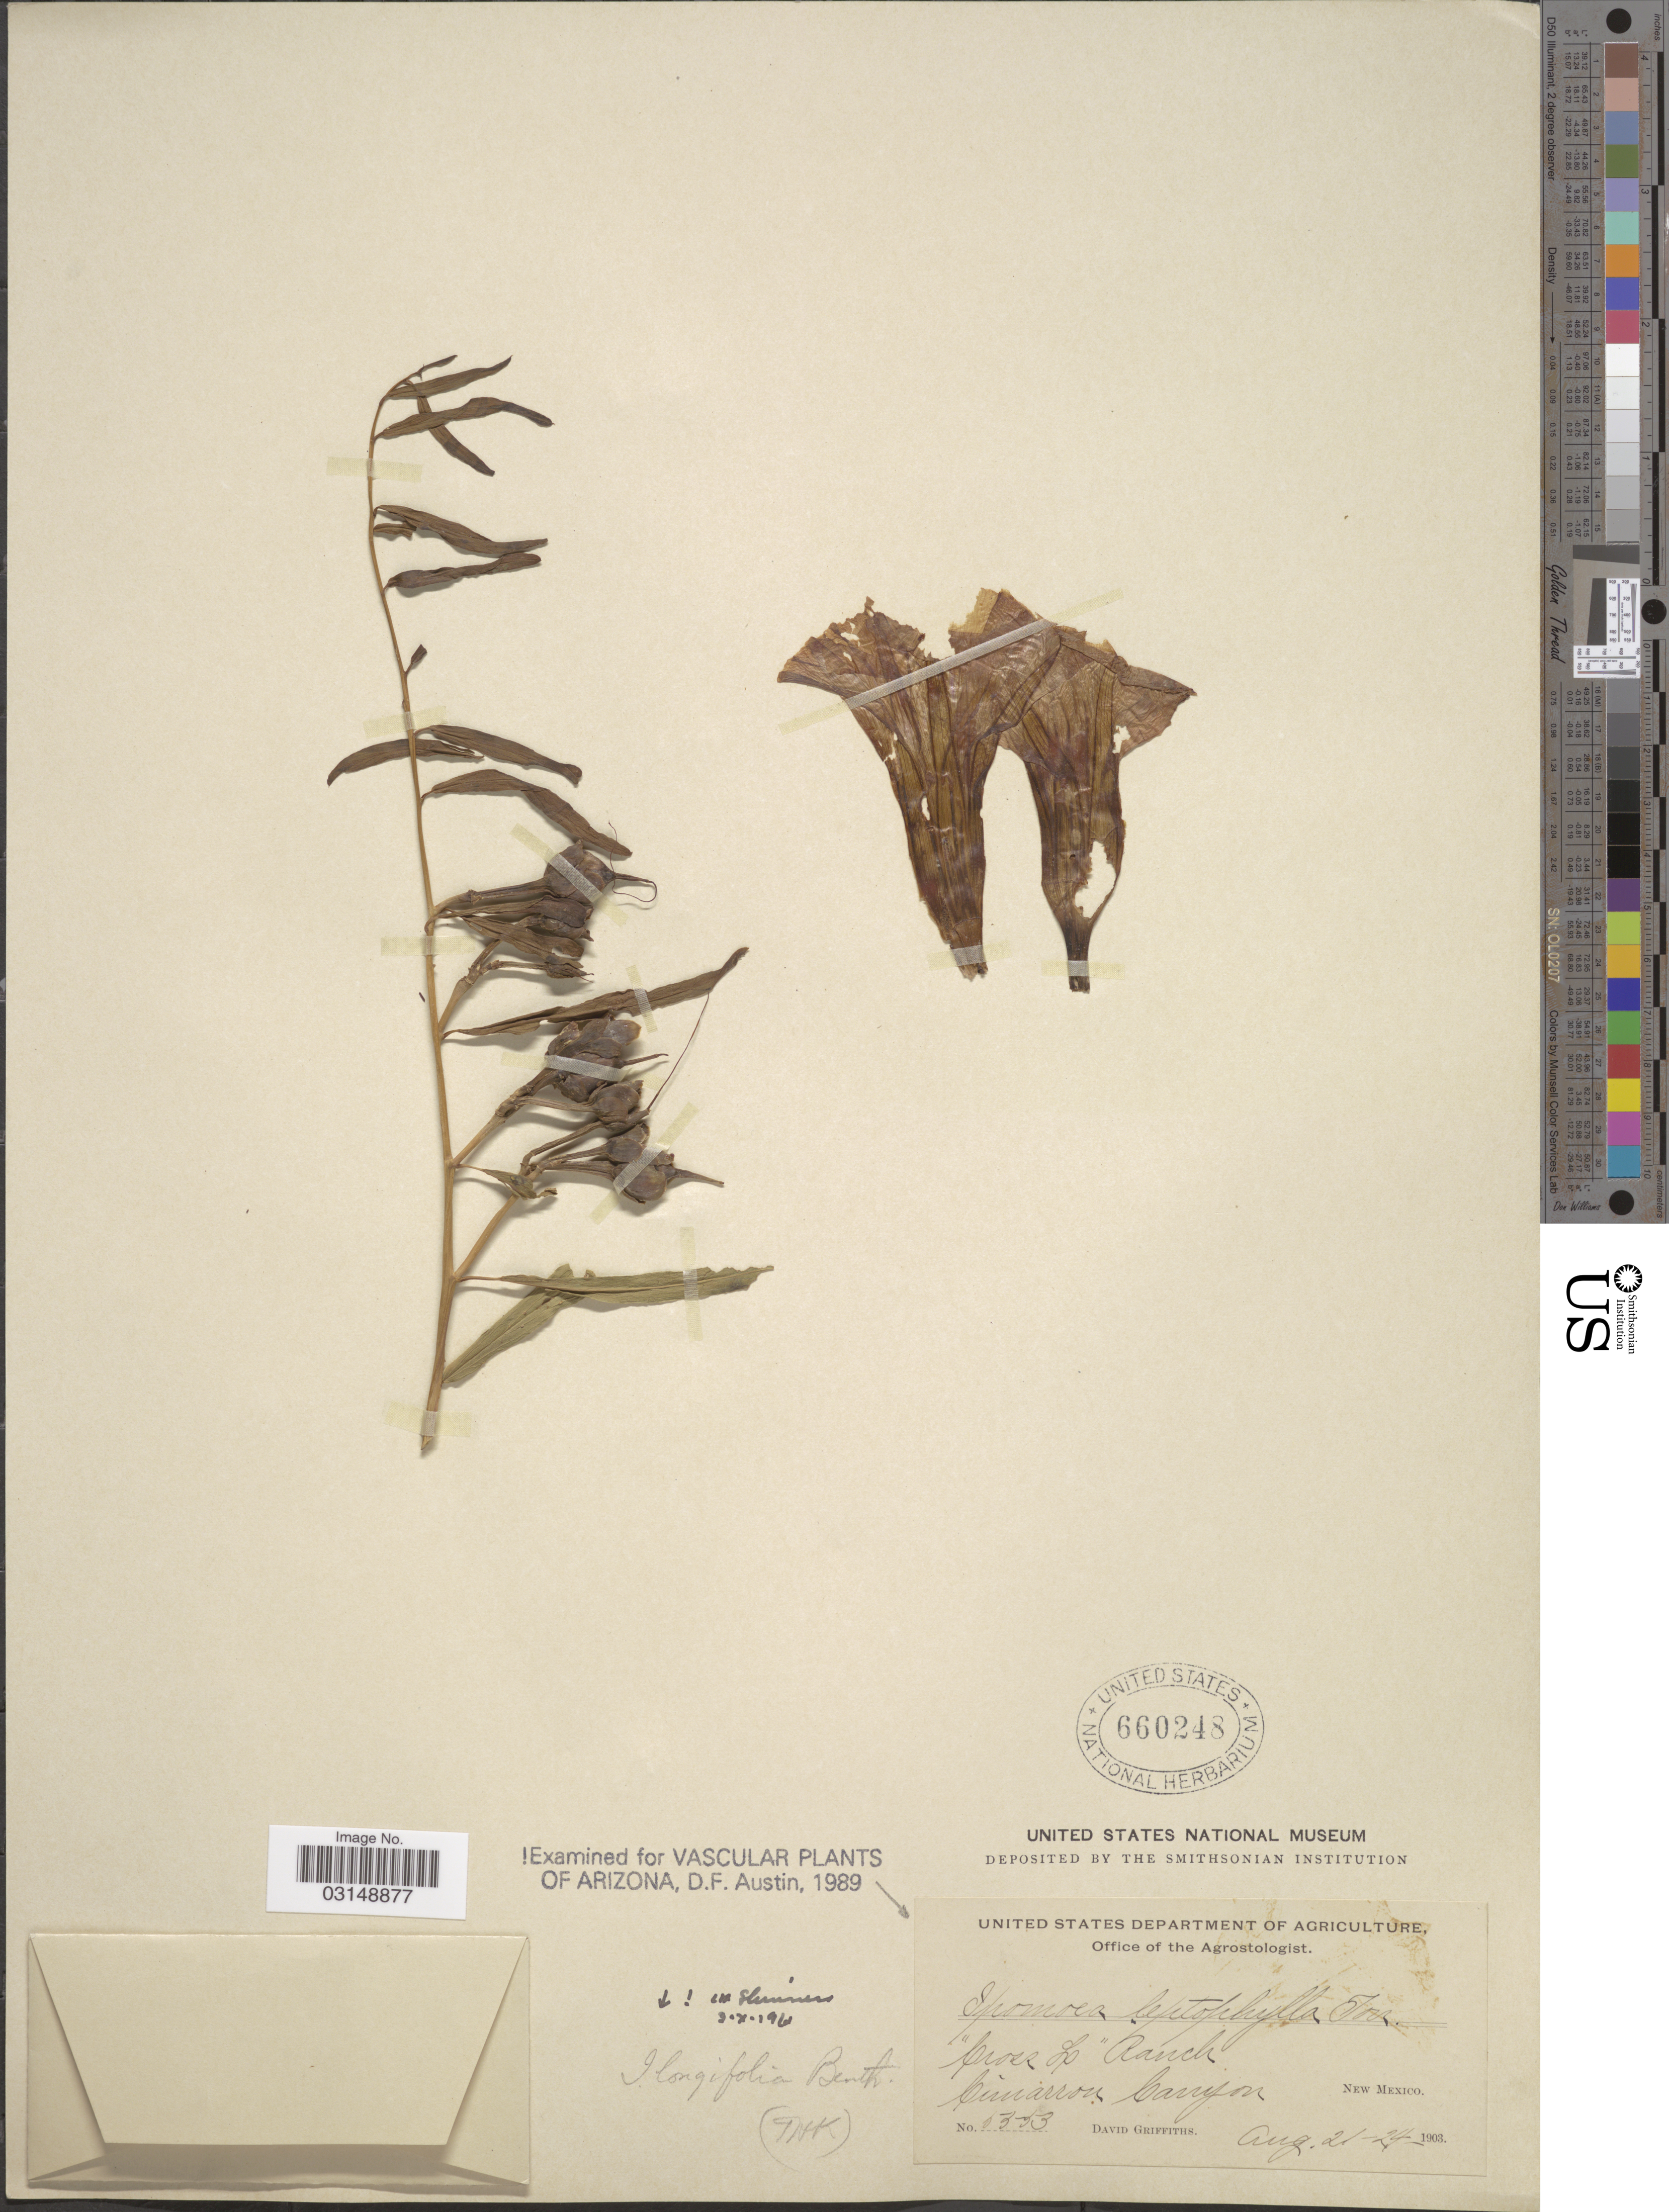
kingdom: Plantae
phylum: Tracheophyta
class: Magnoliopsida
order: Solanales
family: Convolvulaceae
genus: Ipomoea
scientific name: Ipomoea leptophylla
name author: Torr.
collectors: D. Griffiths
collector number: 5353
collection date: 1903-08-21/1903-08-24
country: United States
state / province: New Mexico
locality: "Cross L" Ranch, Cimarron Canyon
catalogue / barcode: US 660248